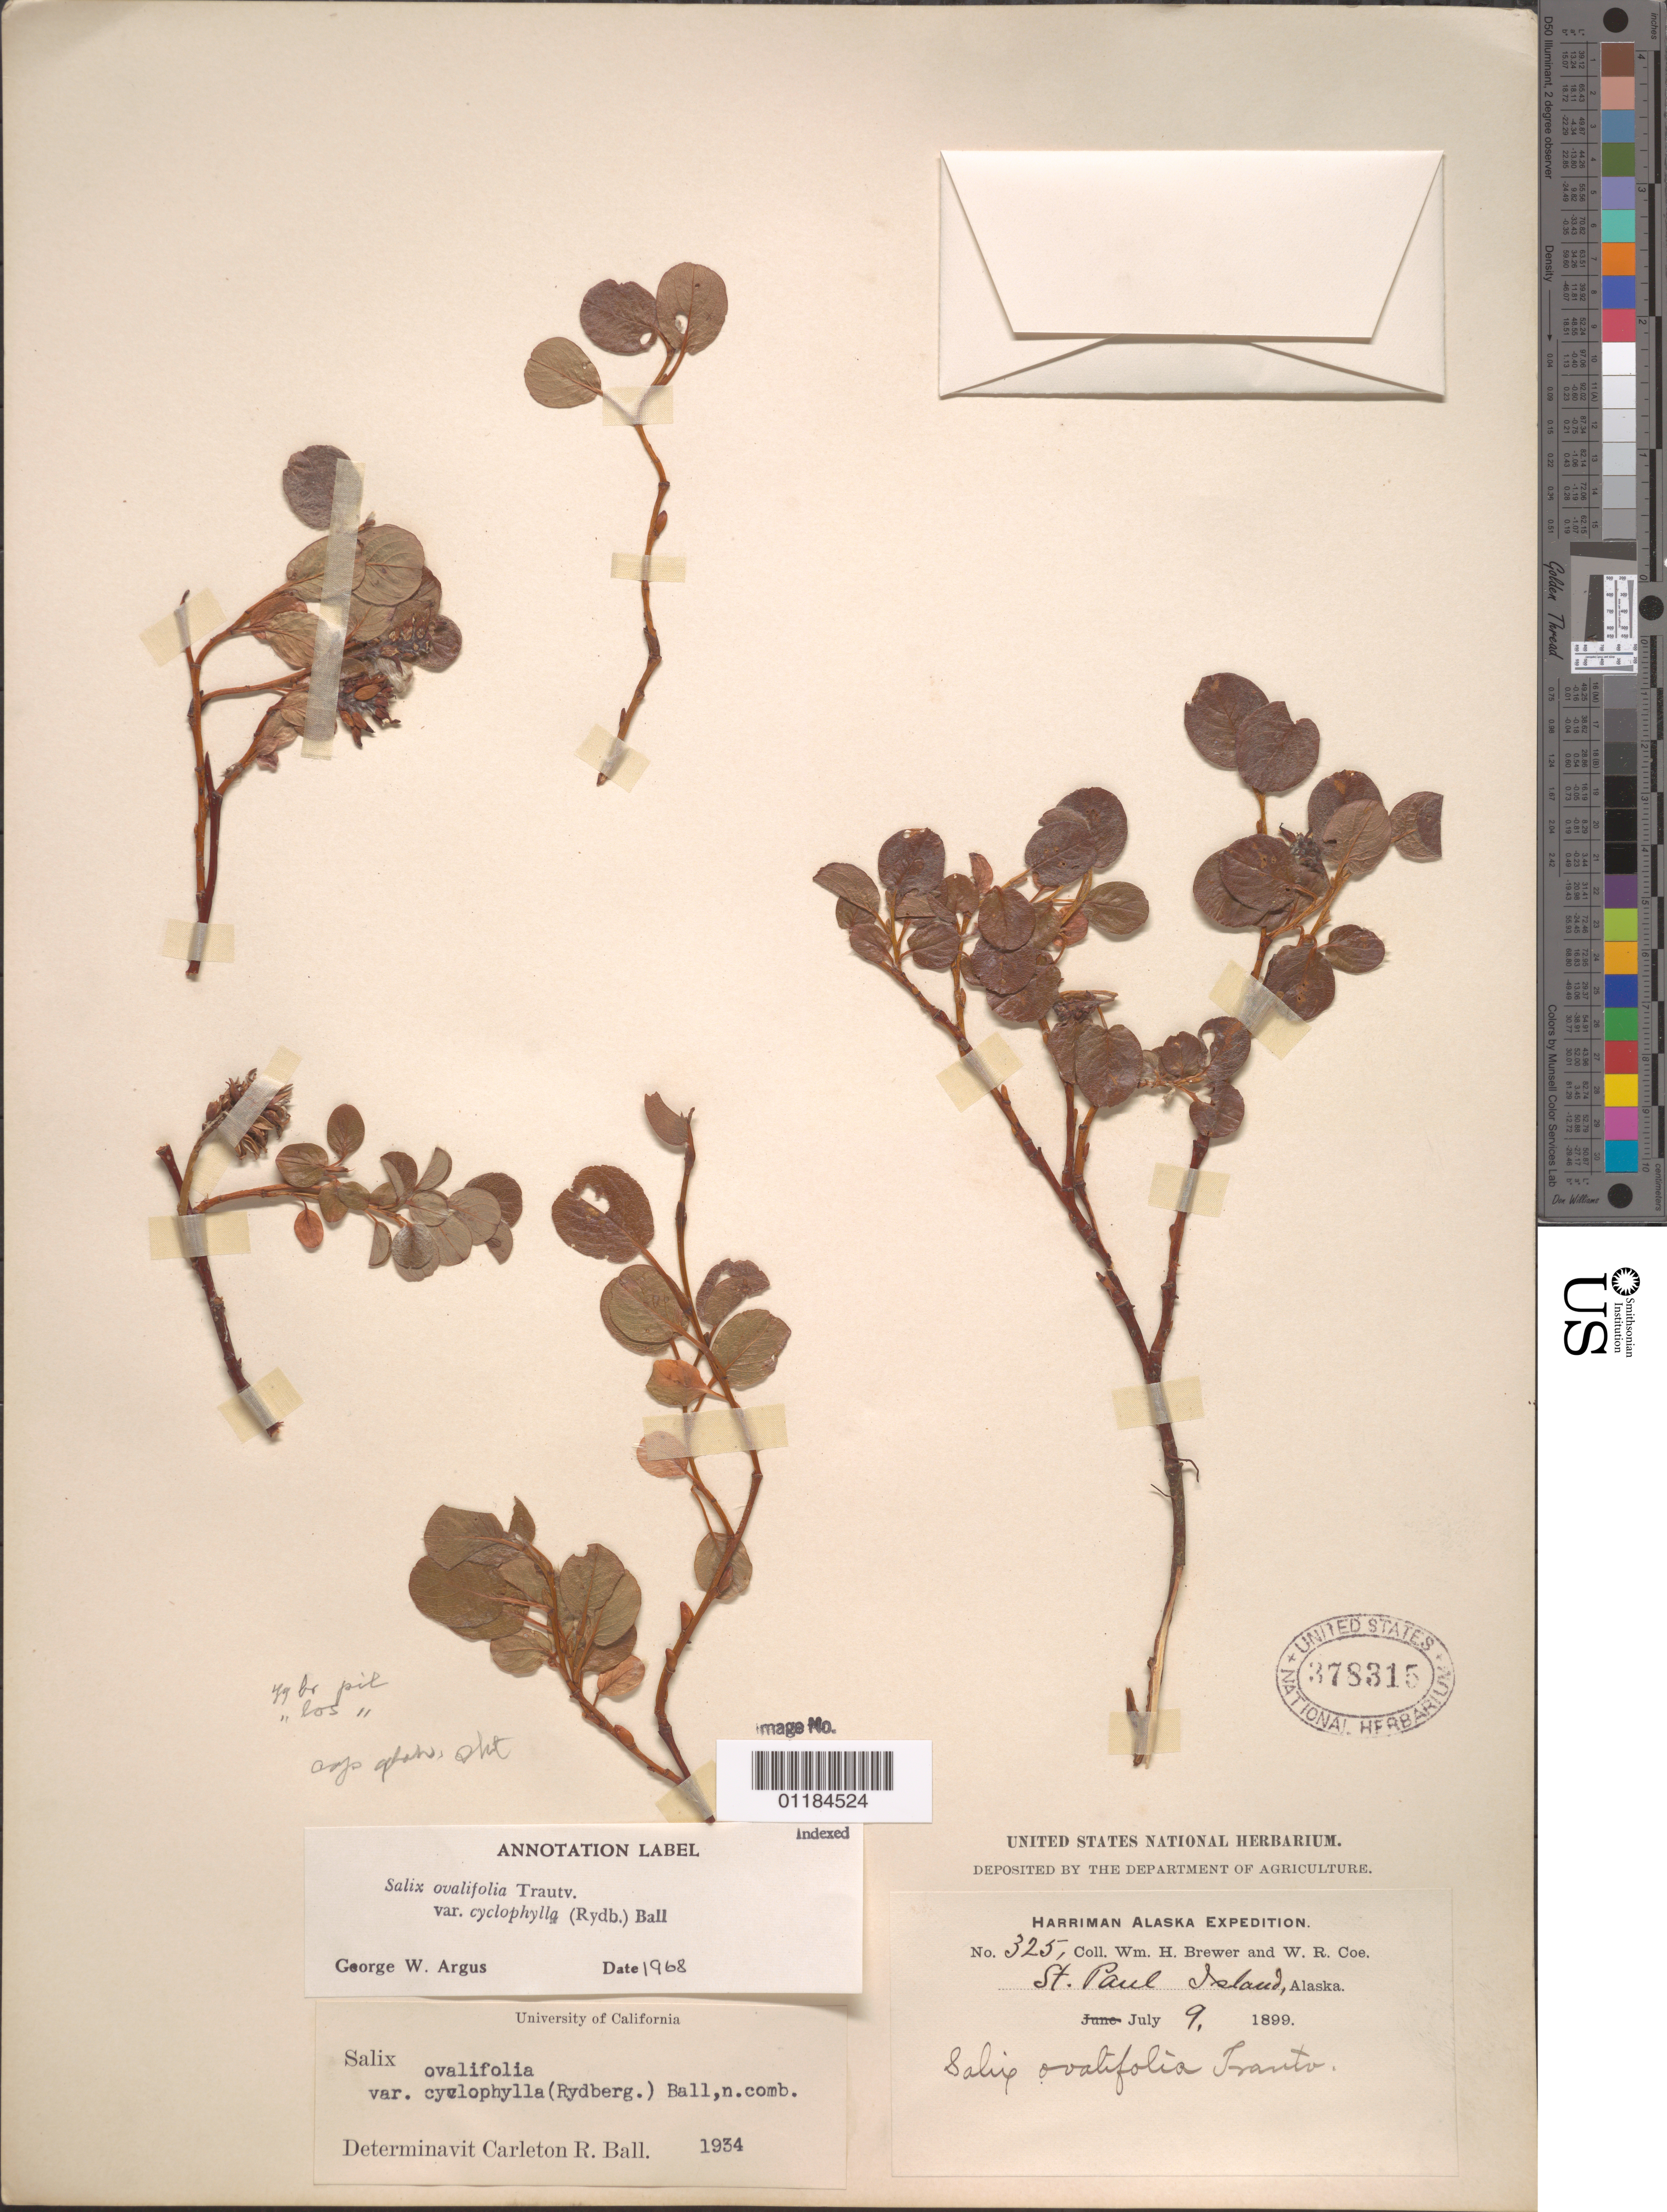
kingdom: Plantae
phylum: Tracheophyta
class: Magnoliopsida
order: Malpighiales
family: Salicaceae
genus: Salix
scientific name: Salix ovalifolia var. cyclophylla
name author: (Rydb.) C.R. Ball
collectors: W. H. Brewer & W. Coe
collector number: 325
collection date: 1899-07-09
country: United States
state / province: Alaska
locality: St. Paul Island.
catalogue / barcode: US 378315